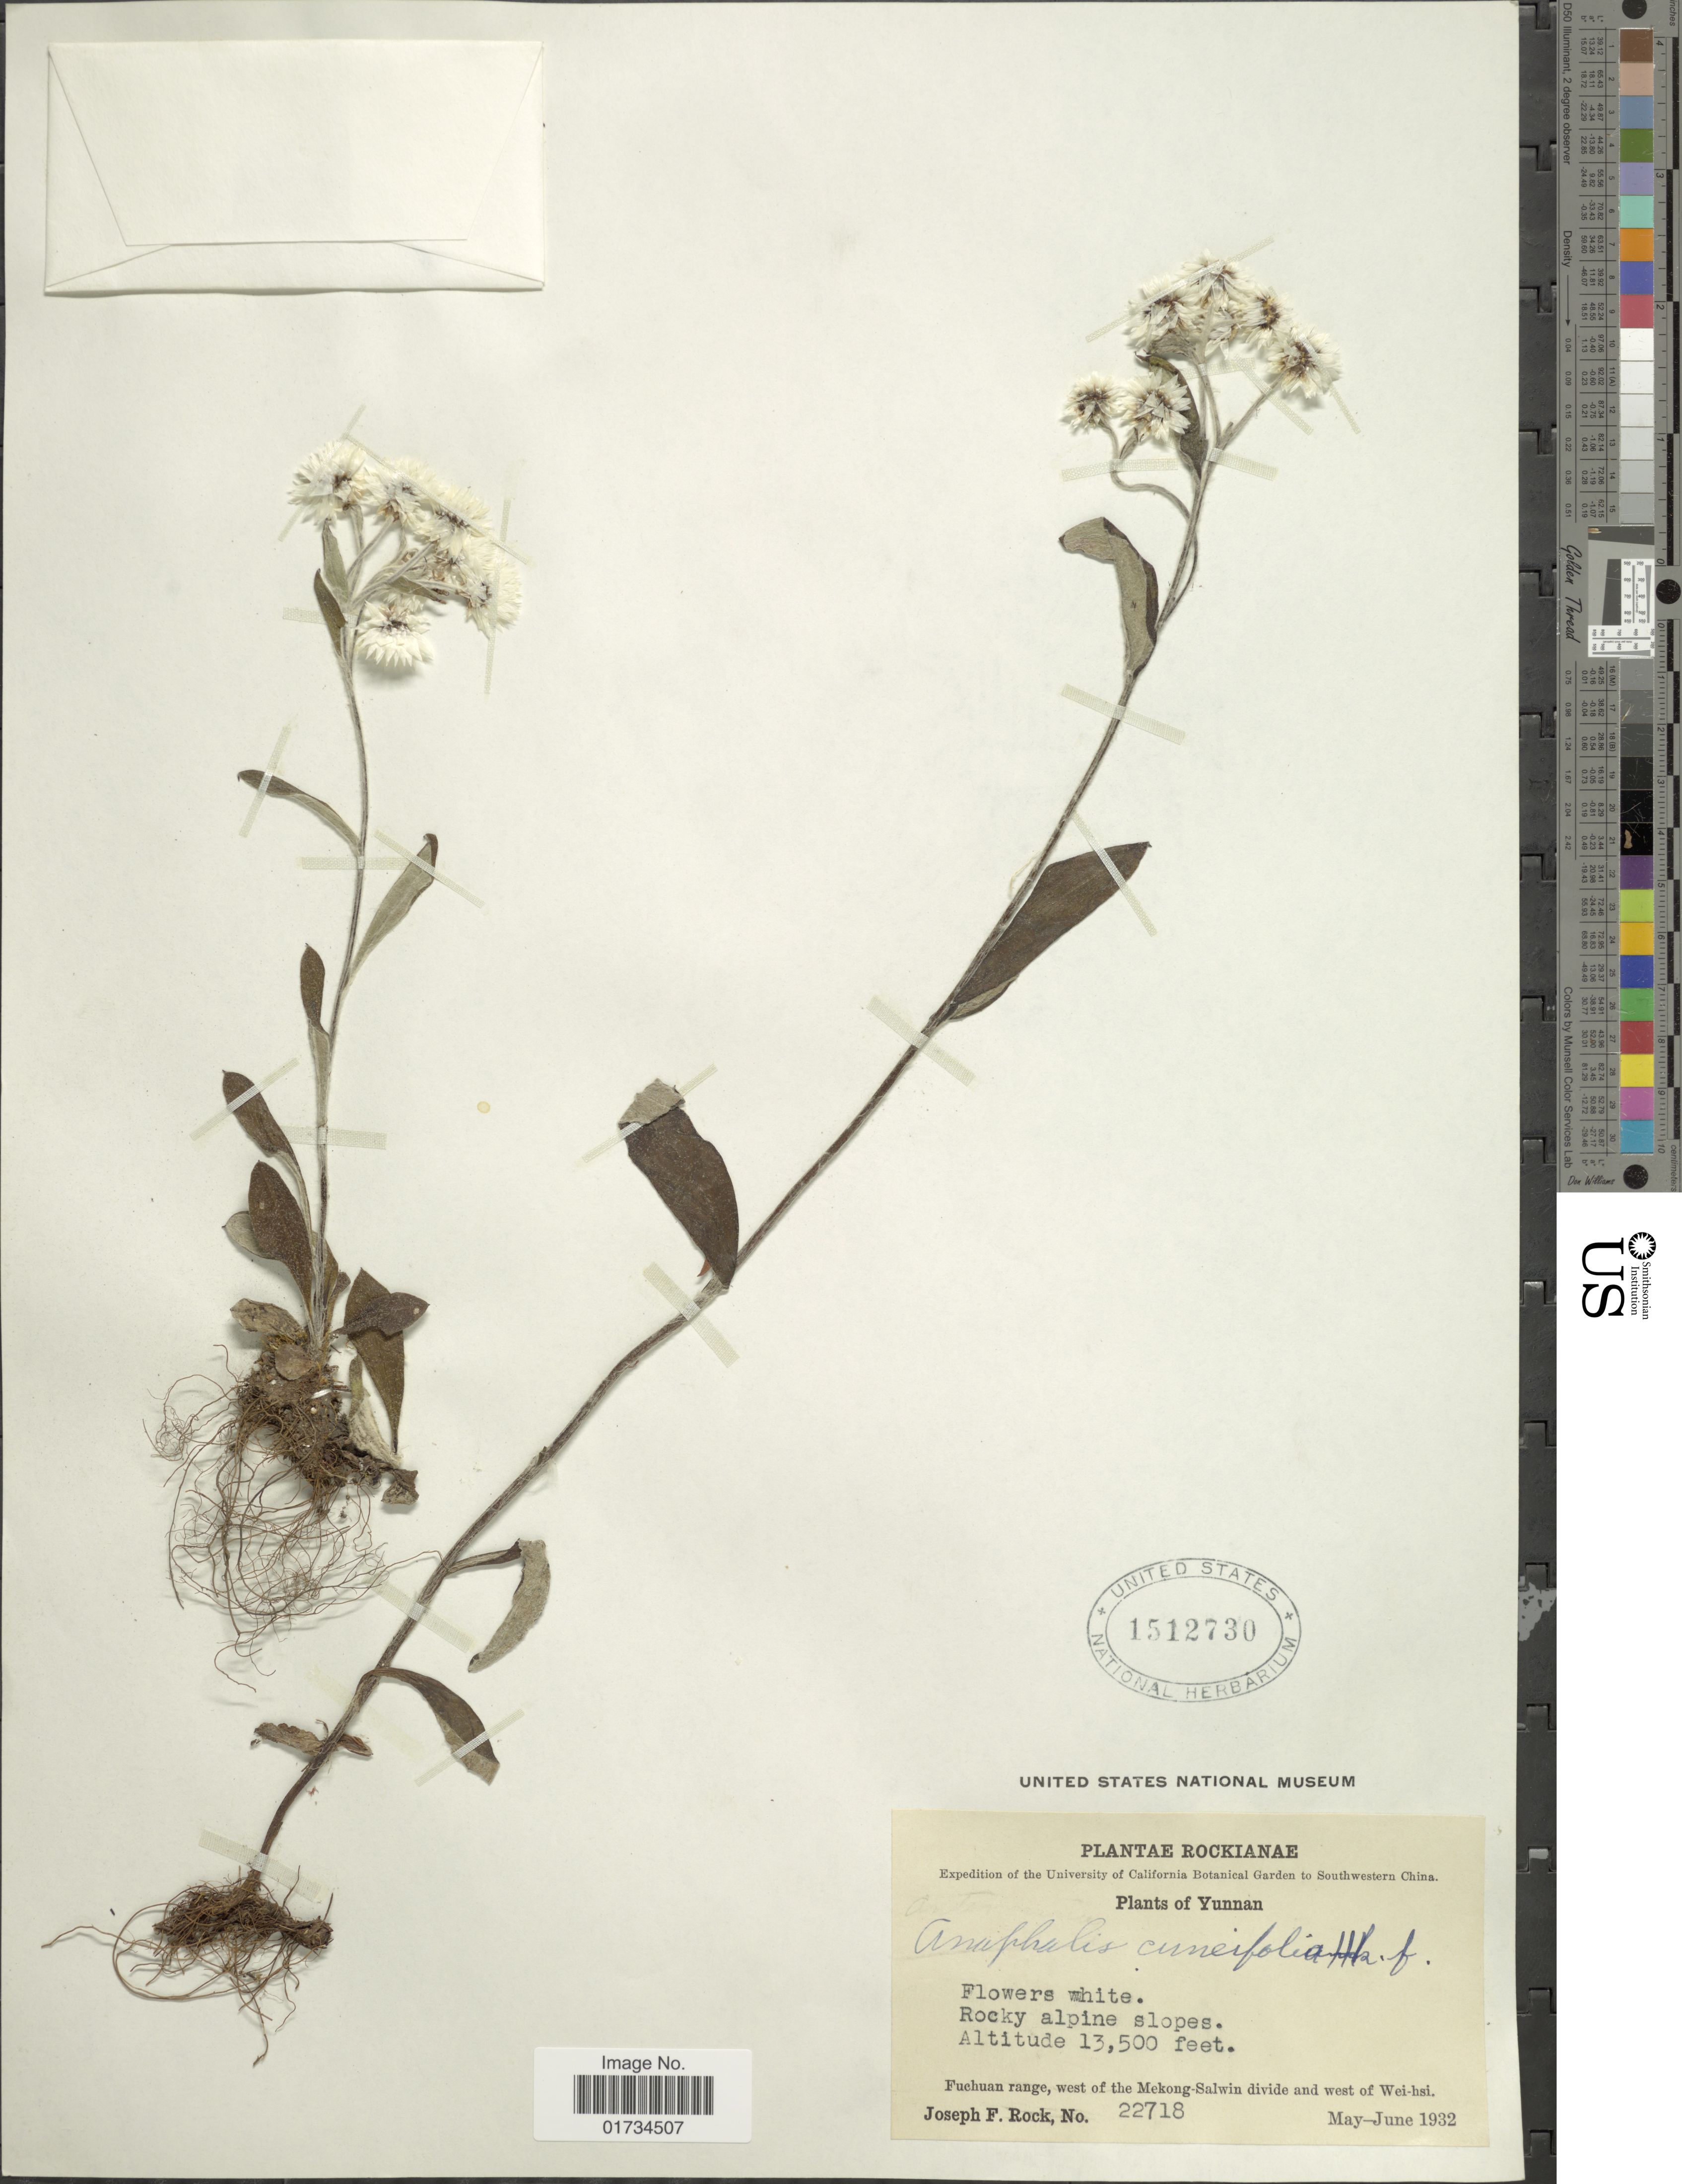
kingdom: Plantae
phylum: Tracheophyta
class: Magnoliopsida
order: Asterales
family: Asteraceae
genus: Anaphalis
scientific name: Anaphalis cuneifolia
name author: Hook. f.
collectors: J. F. Rock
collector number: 22718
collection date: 1932-05/1932-06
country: China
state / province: Yunnan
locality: Yunnan. Rocky alpine slopes. Fuchuan range, west of the Mekong-Salwin divide and west of Wei-hsi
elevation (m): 4115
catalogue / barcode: US 1512730